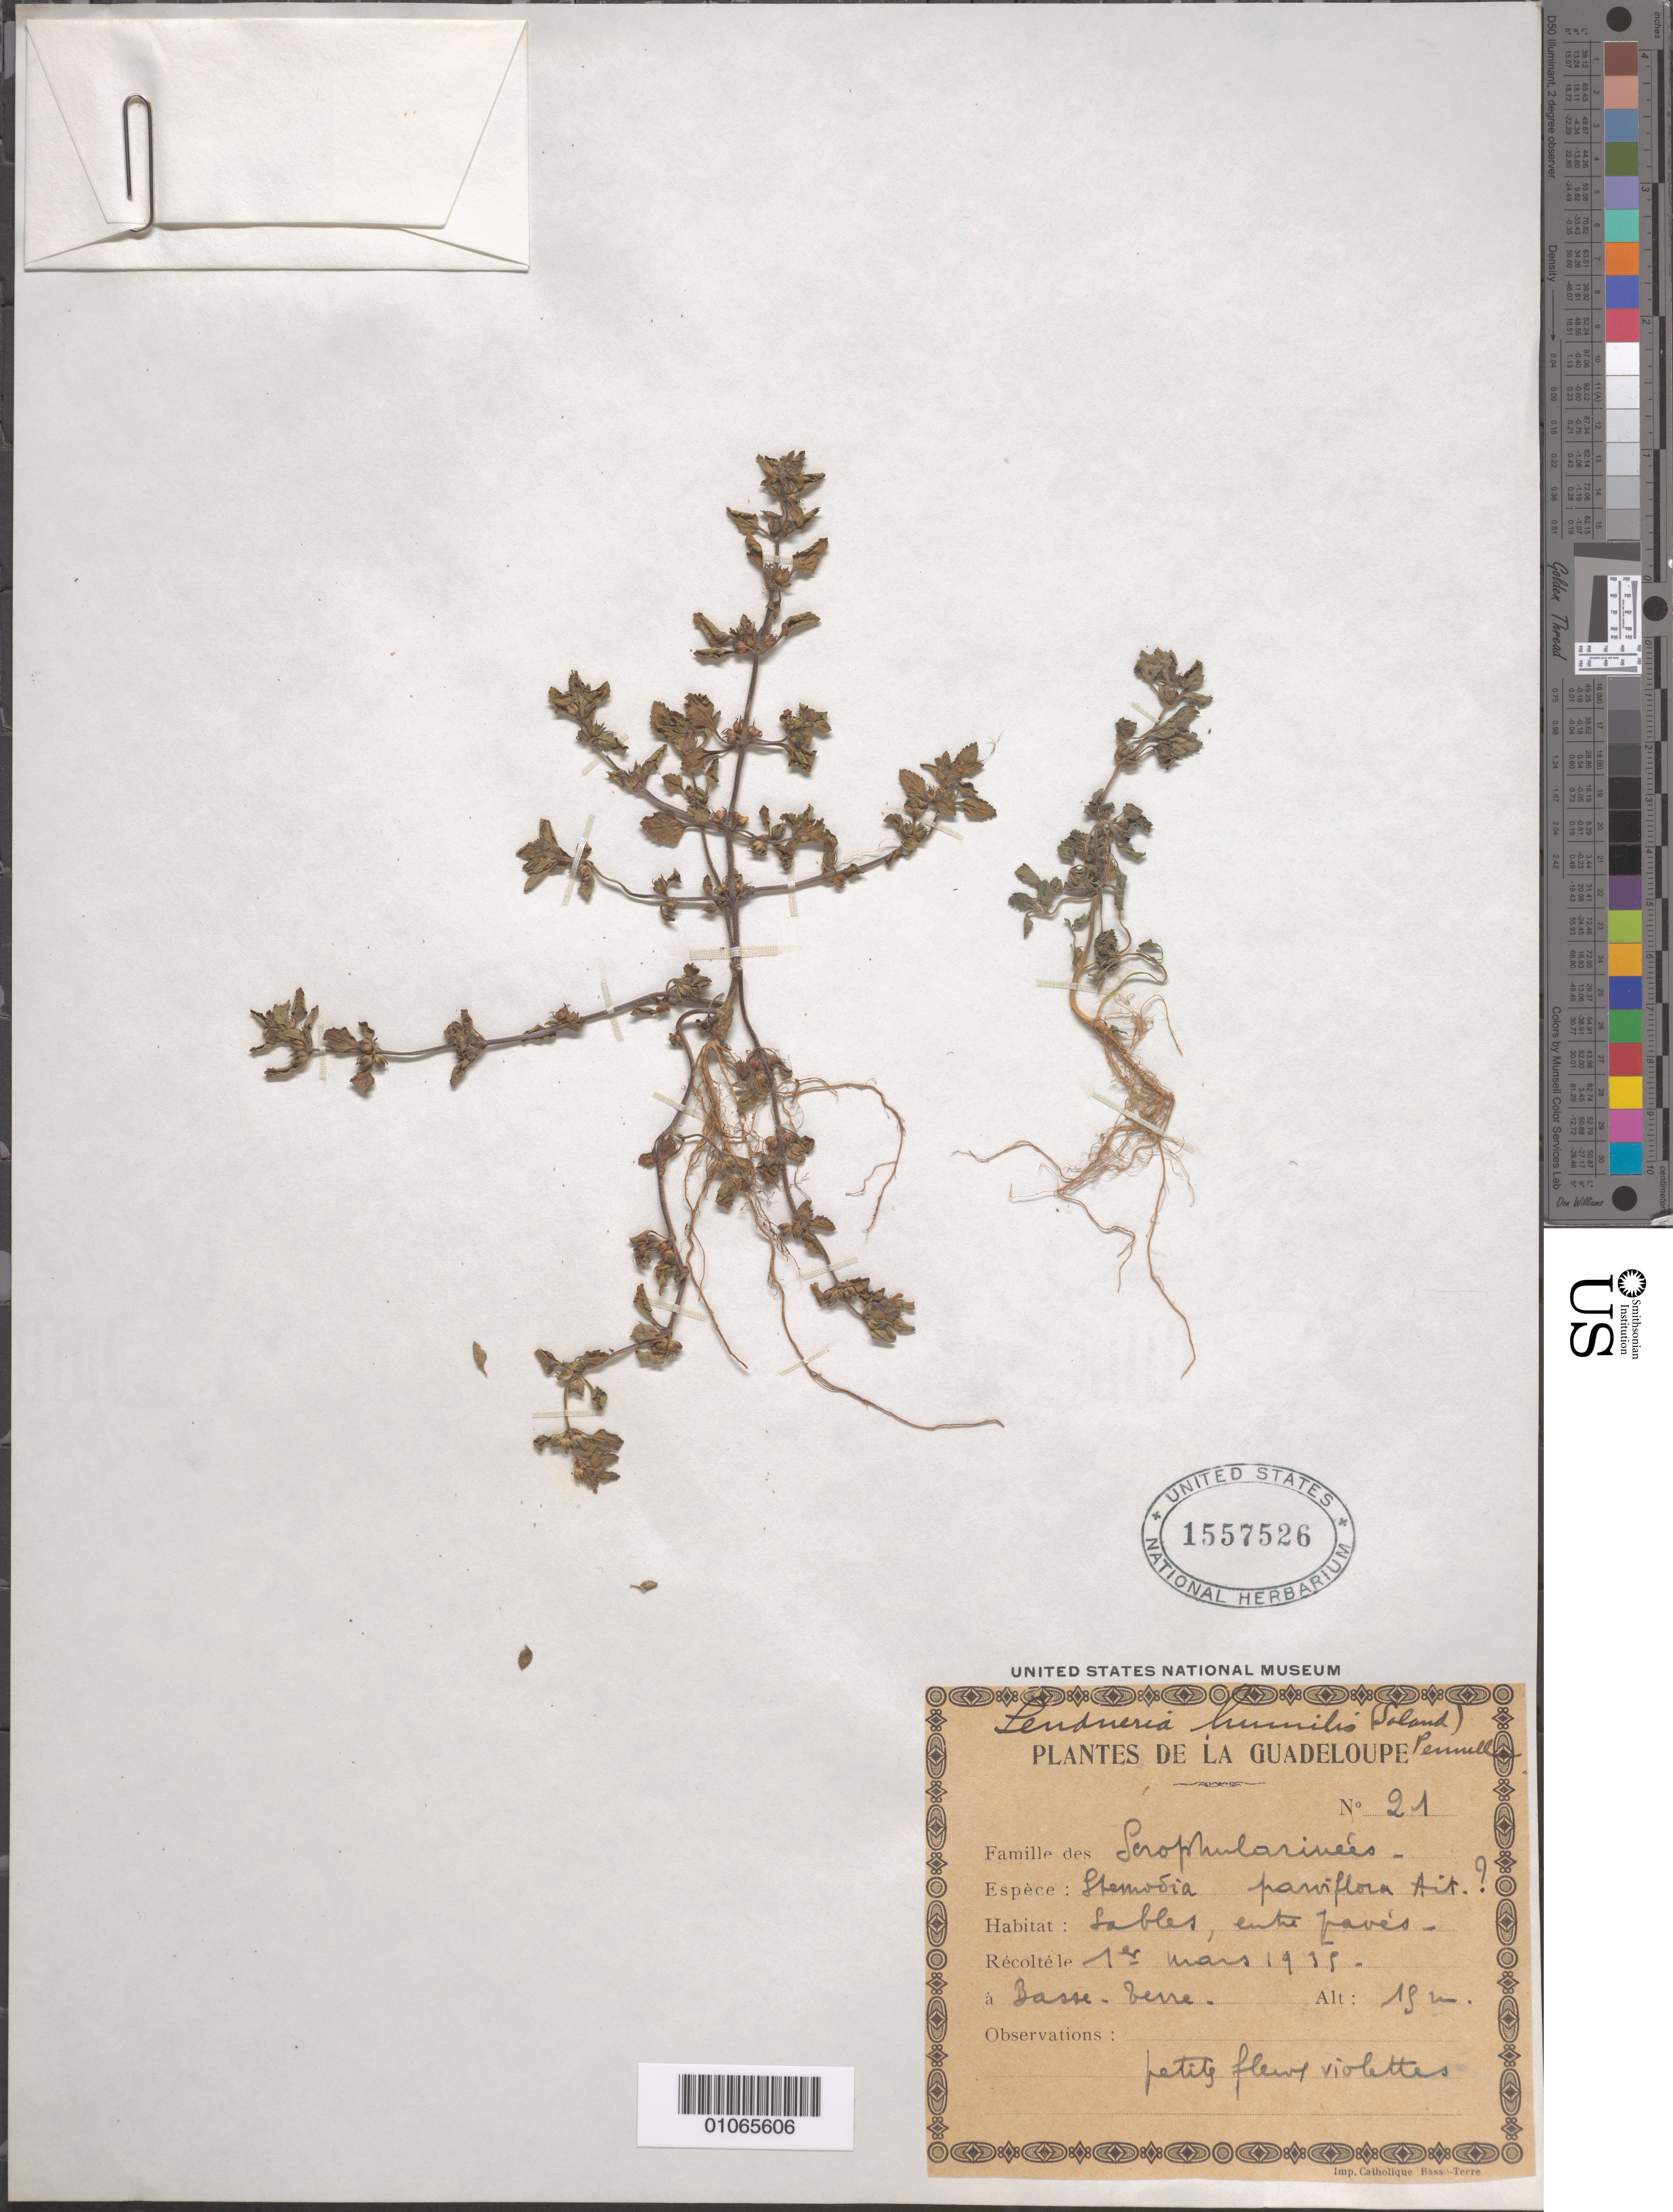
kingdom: Plantae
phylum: Tracheophyta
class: Magnoliopsida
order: Lamiales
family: Plantaginaceae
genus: Stemodia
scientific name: Stemodia verticillata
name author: (Mill.) Hassl.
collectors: H. Stehlé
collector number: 21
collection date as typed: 01 Mar 1935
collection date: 1935-03-01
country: Guadeloupe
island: Basse Terre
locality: Sables, entre paves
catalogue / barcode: US 1557526